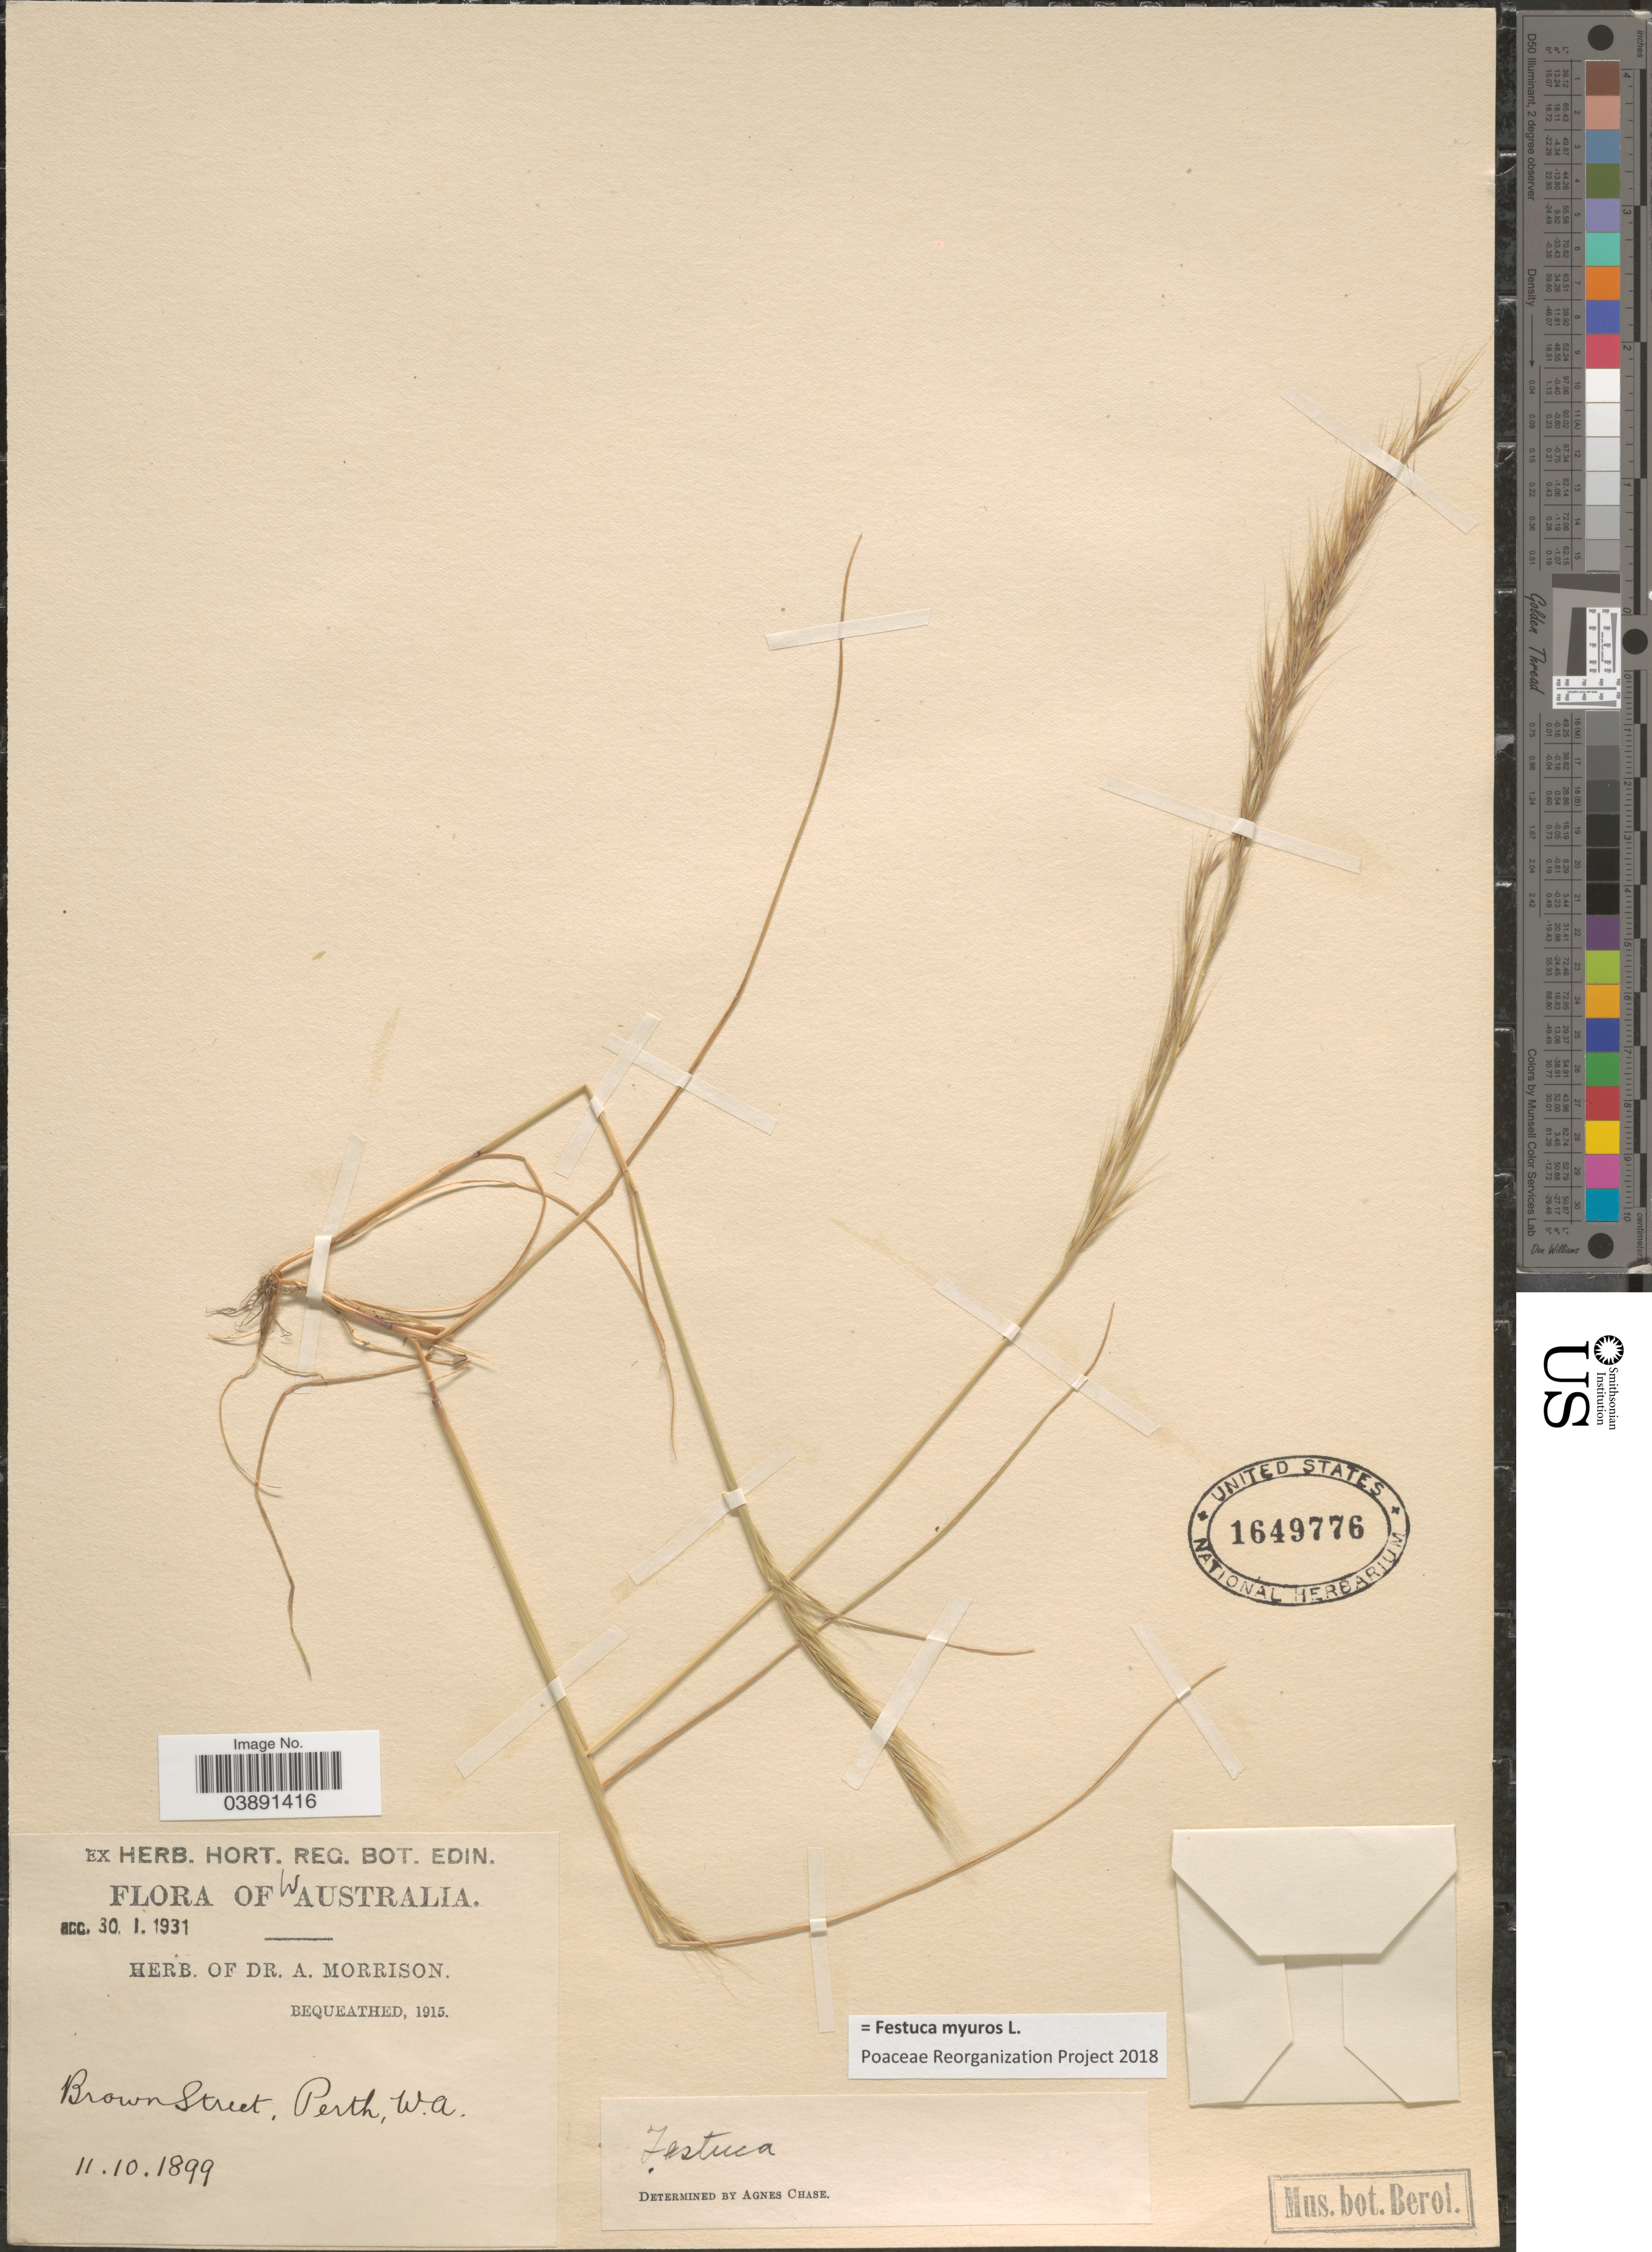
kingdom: Plantae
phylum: Tracheophyta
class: Liliopsida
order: Poales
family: Poaceae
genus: Festuca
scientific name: Festuca myuros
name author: L.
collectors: ex herb. Dr. A. Morrison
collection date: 1899-10-11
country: Australia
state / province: Western Australia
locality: Brown Street, Perth.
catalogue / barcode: US 1649776